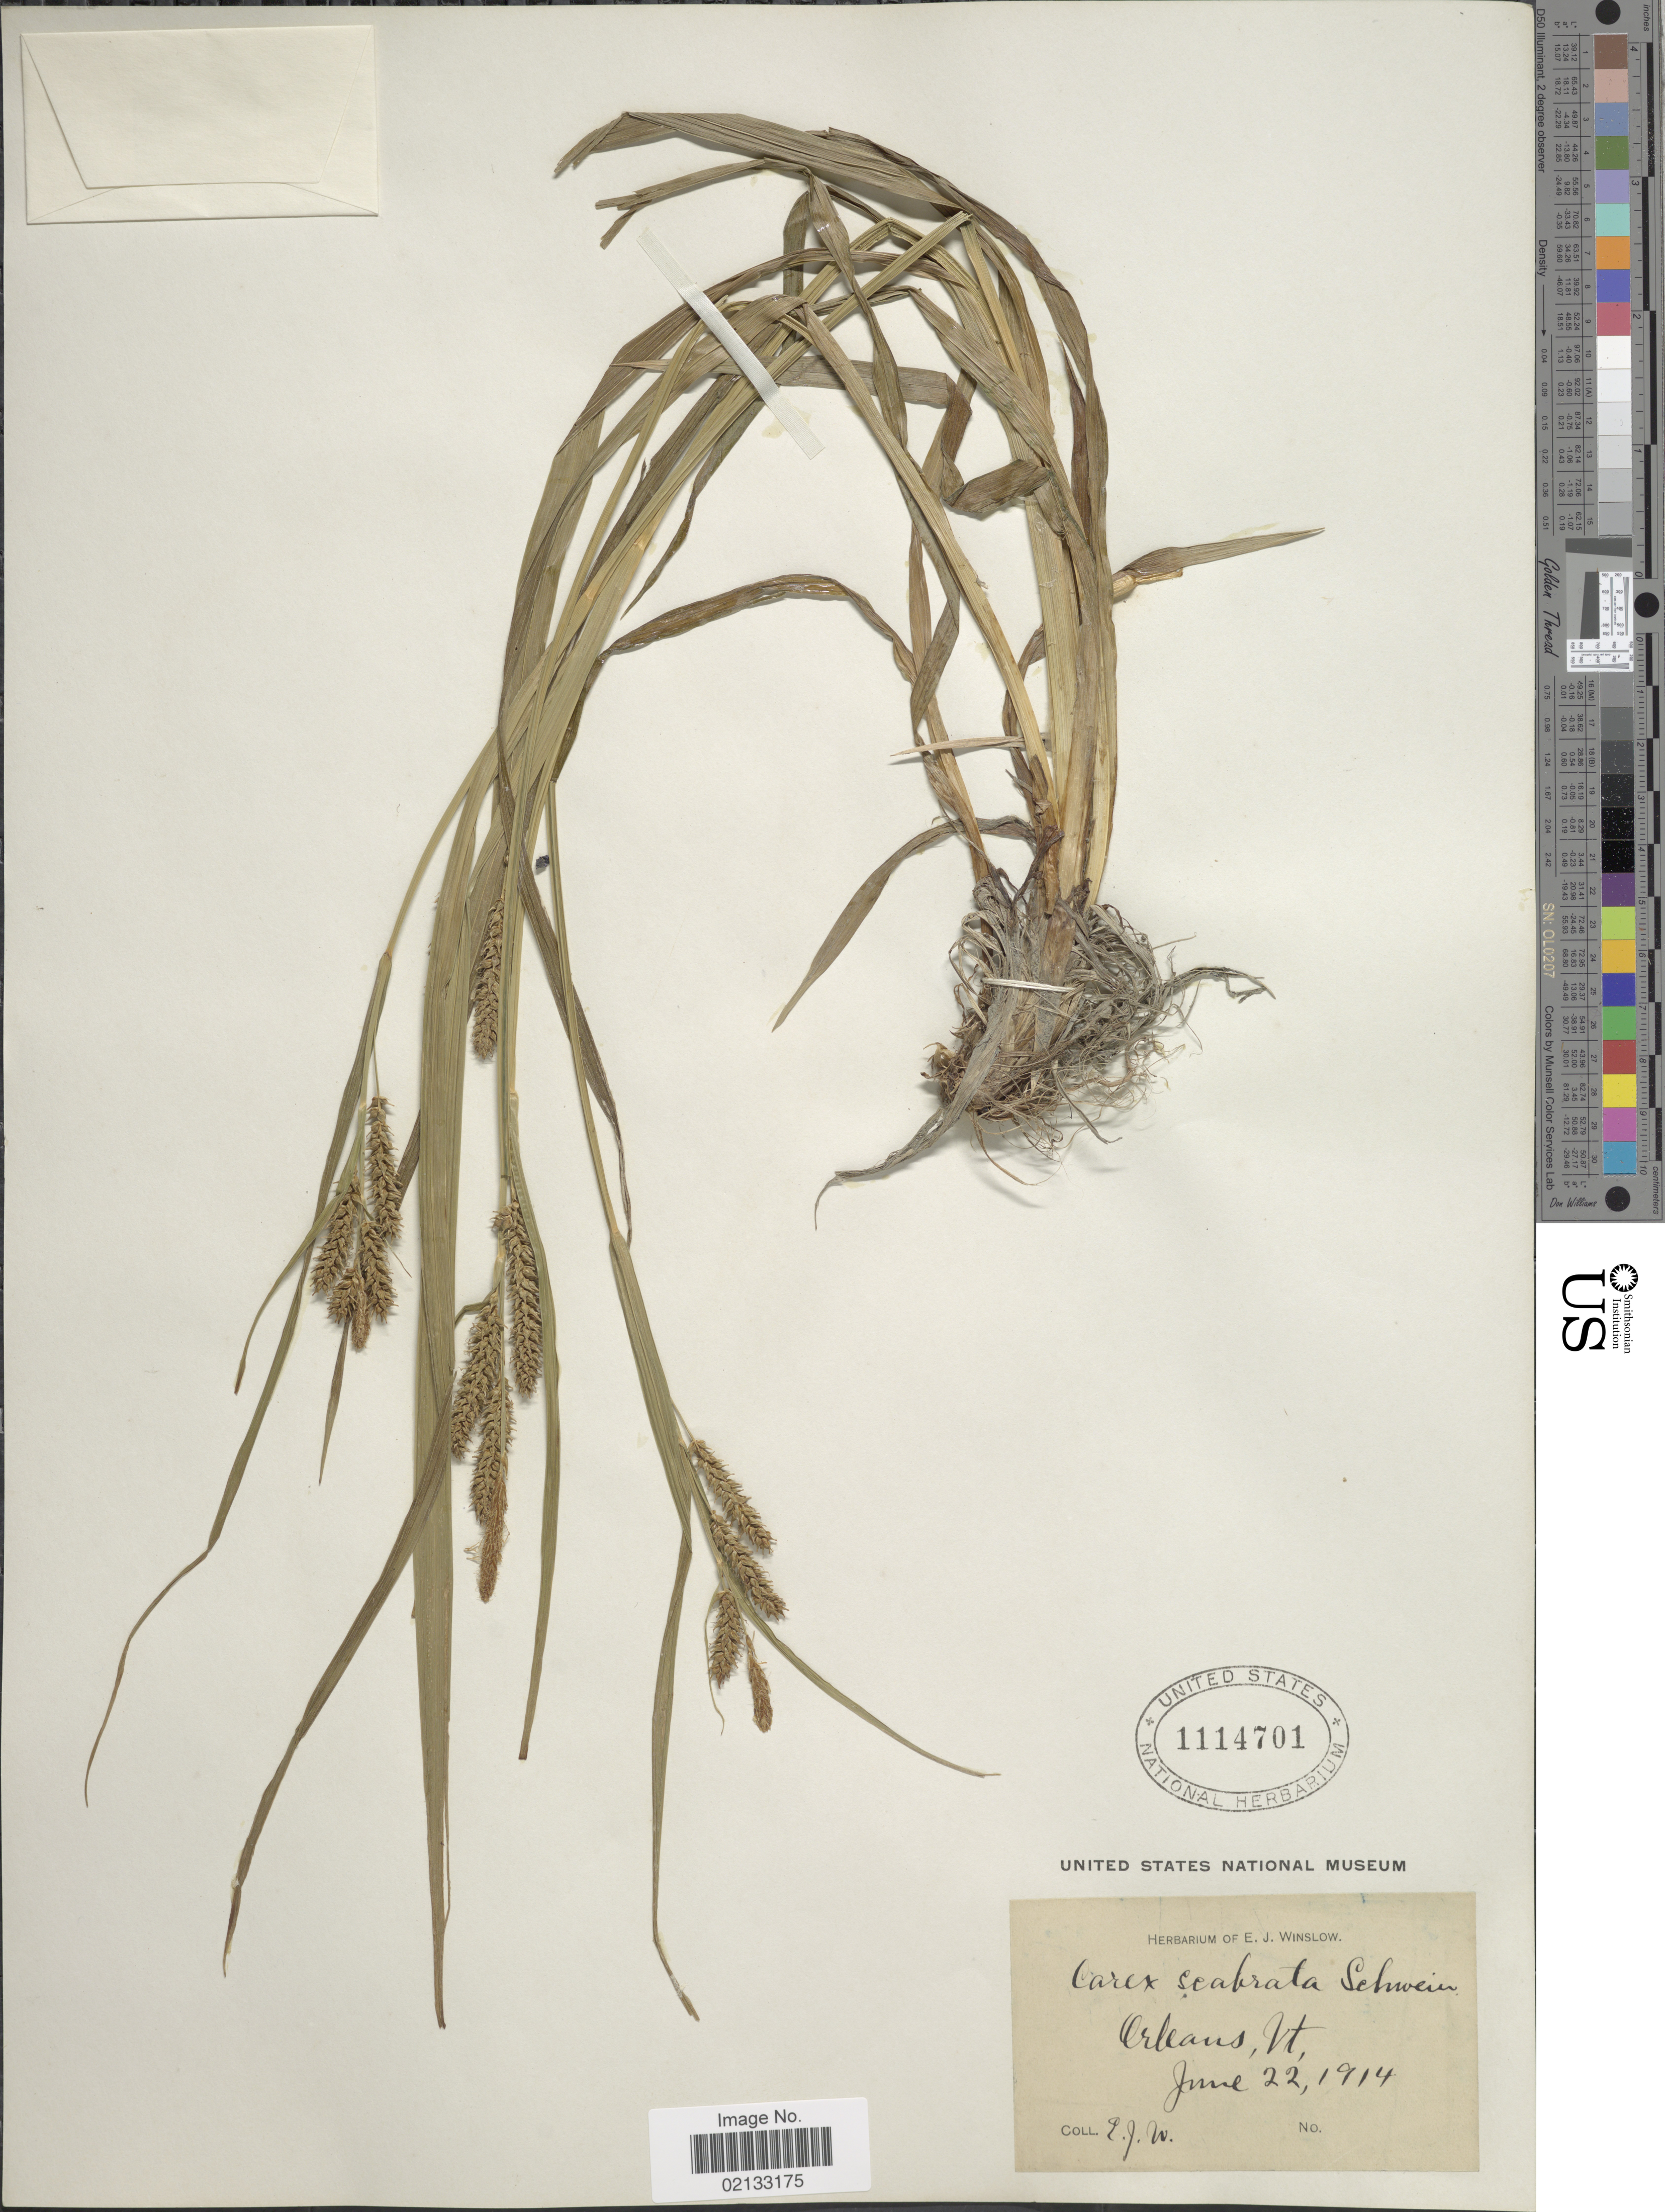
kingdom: Plantae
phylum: Tracheophyta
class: Liliopsida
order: Poales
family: Cyperaceae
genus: Carex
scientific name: Carex scabrata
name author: Schwein.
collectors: E. Winslow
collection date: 1914-06-22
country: United States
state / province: Vermont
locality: Orleans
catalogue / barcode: US 1114701